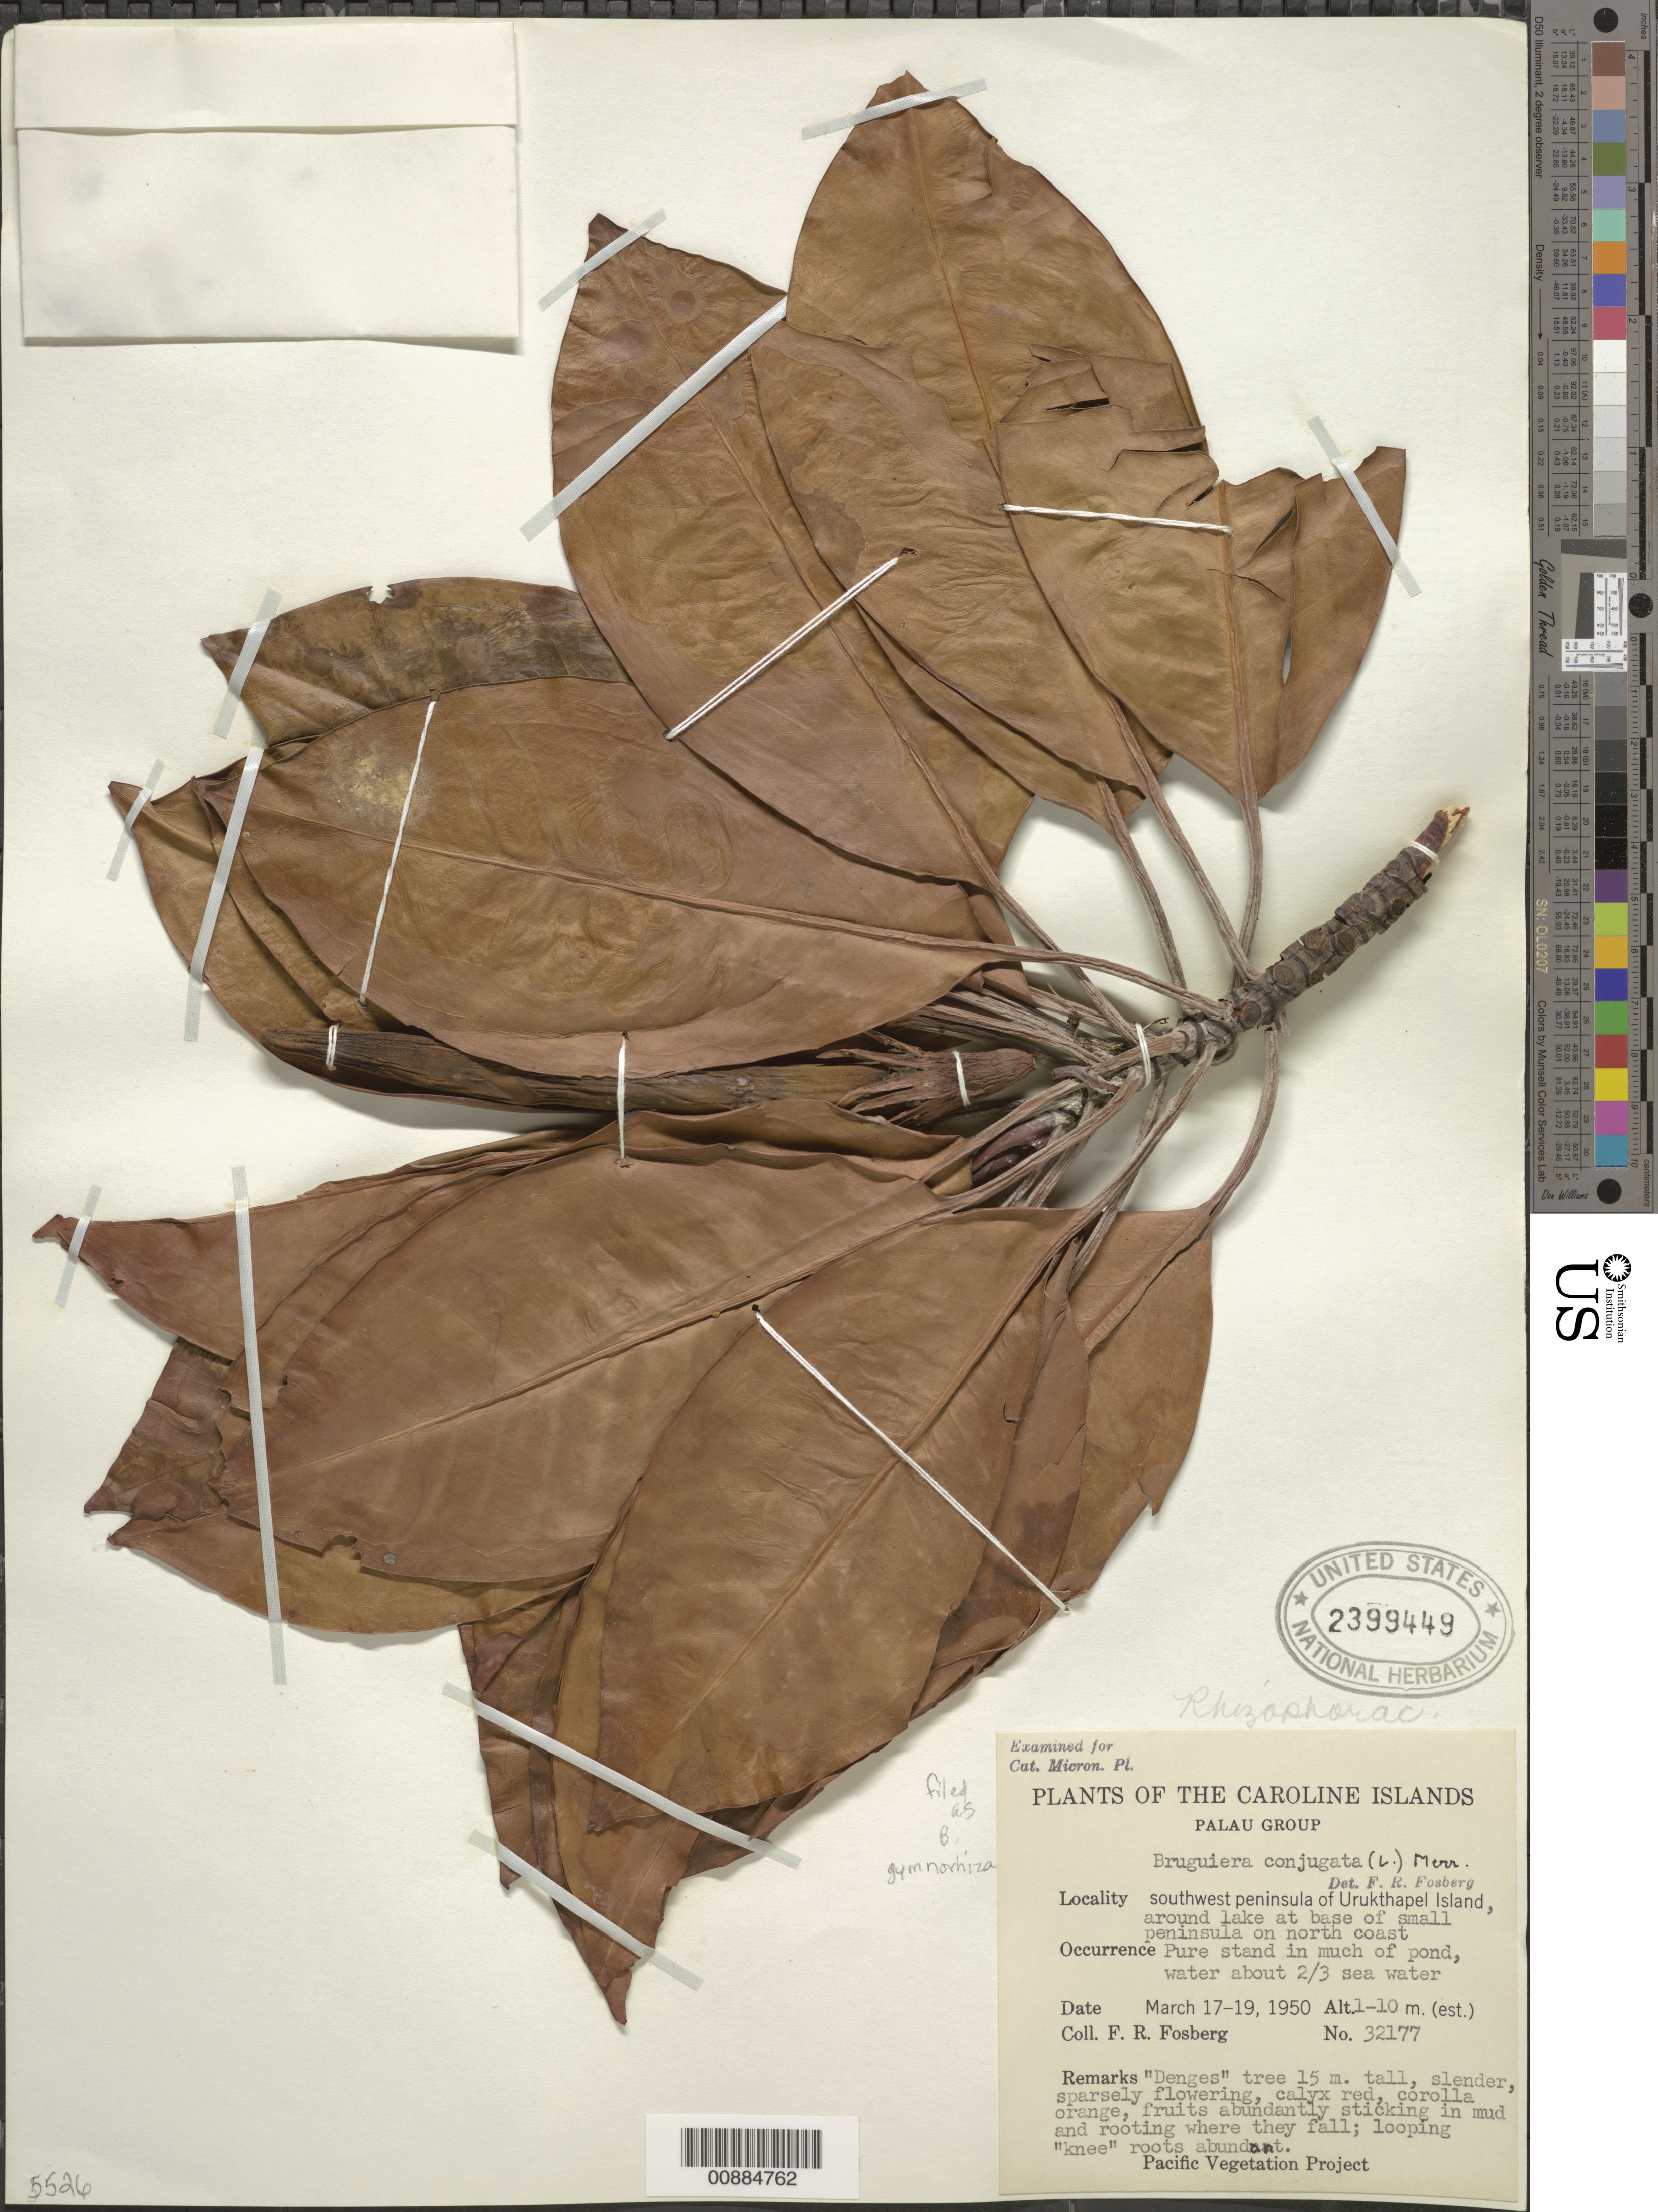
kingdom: Plantae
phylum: Tracheophyta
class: Magnoliopsida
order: Malpighiales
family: Rhizophoraceae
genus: Bruguiera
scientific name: Bruguiera gymnorhiza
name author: (L.) Savigny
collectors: F. R. Fosberg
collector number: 32177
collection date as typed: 17 Mar 1950 to 19 Mar 1950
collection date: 1950-03-17/1950-03-19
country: Palau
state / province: Koror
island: Ngeruktabel (Urukthapel)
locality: SW peninsula of Urukthapel I., around lake at base of small peninsula on north coast.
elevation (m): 1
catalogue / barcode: US 2399449